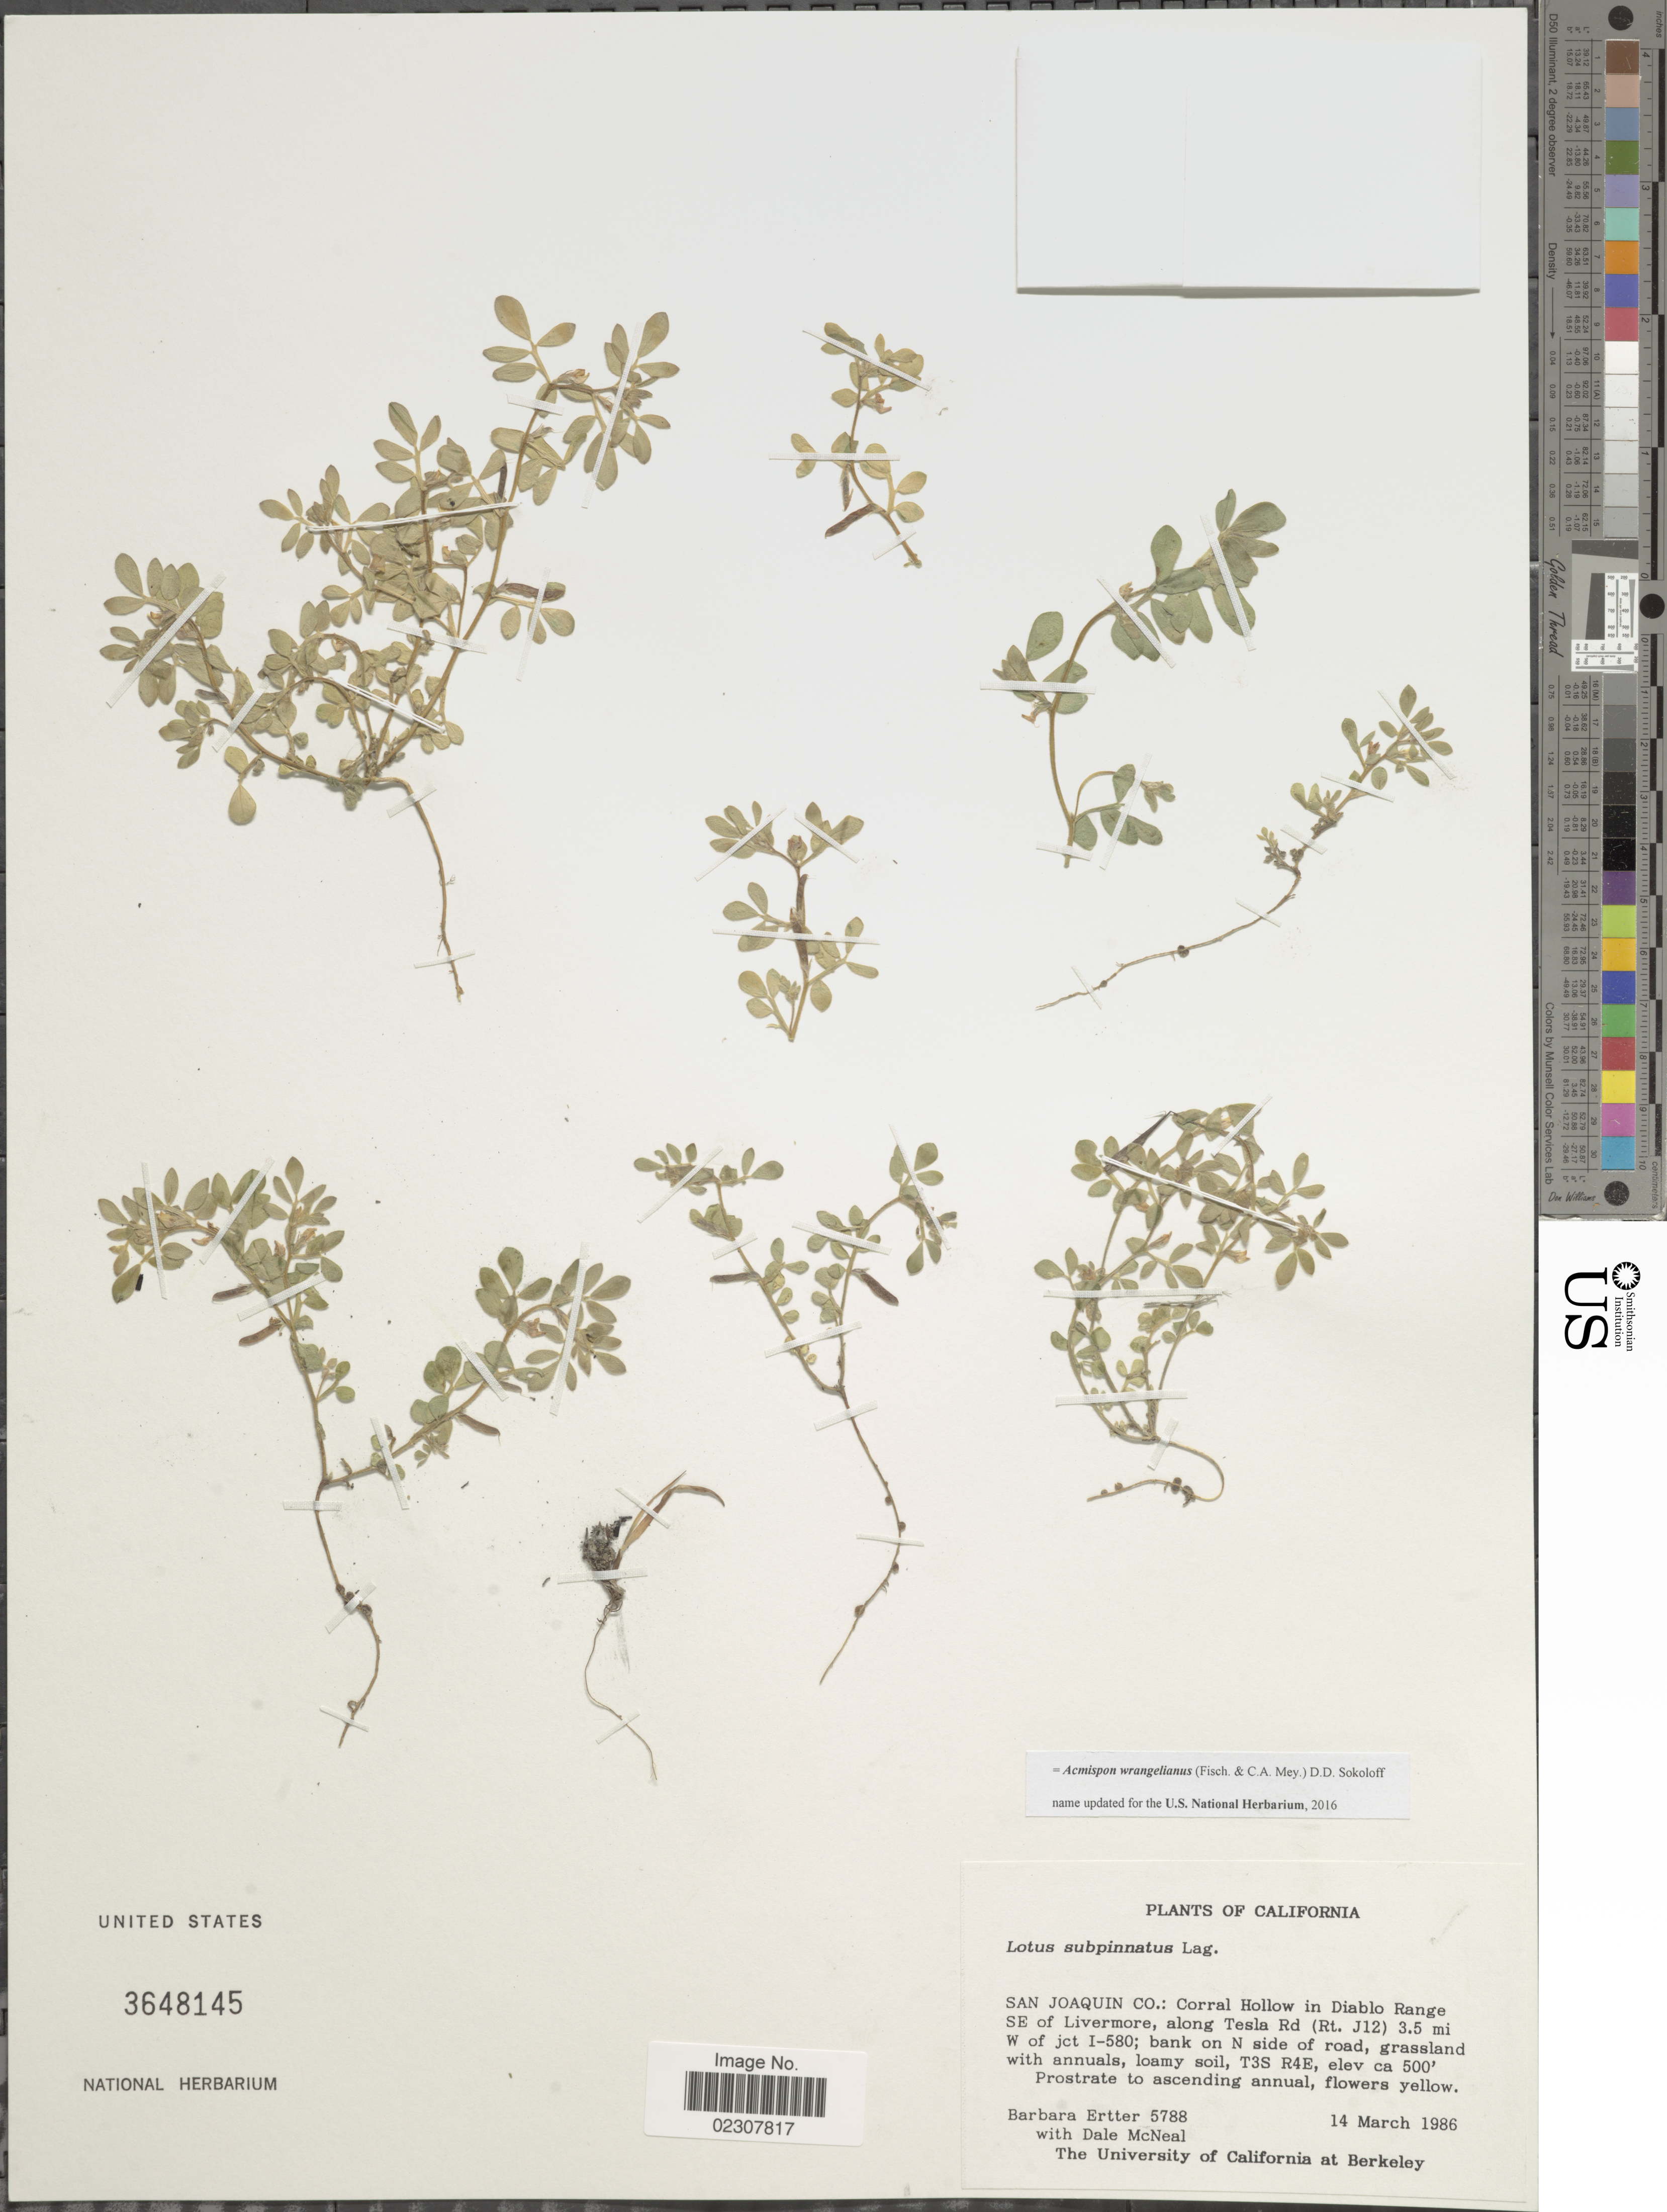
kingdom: Plantae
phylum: Tracheophyta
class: Magnoliopsida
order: Fabales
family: Fabaceae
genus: Acmispon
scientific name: Acmispon wrangelianus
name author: (Fisch. & C.A. Mey.) D.D. Sokoloff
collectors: B. Ertter & D. W. McNeal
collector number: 5788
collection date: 1986-03-14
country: United States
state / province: California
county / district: San Joaquin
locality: San Joaquin Co.: Corral Hollow in Diablo Range SE of Livermore, along Tesla Rd (Rt. J12) 3.5 mi W of jct I-580; bank on N side of road, T3S R4E.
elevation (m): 152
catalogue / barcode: US 3648145